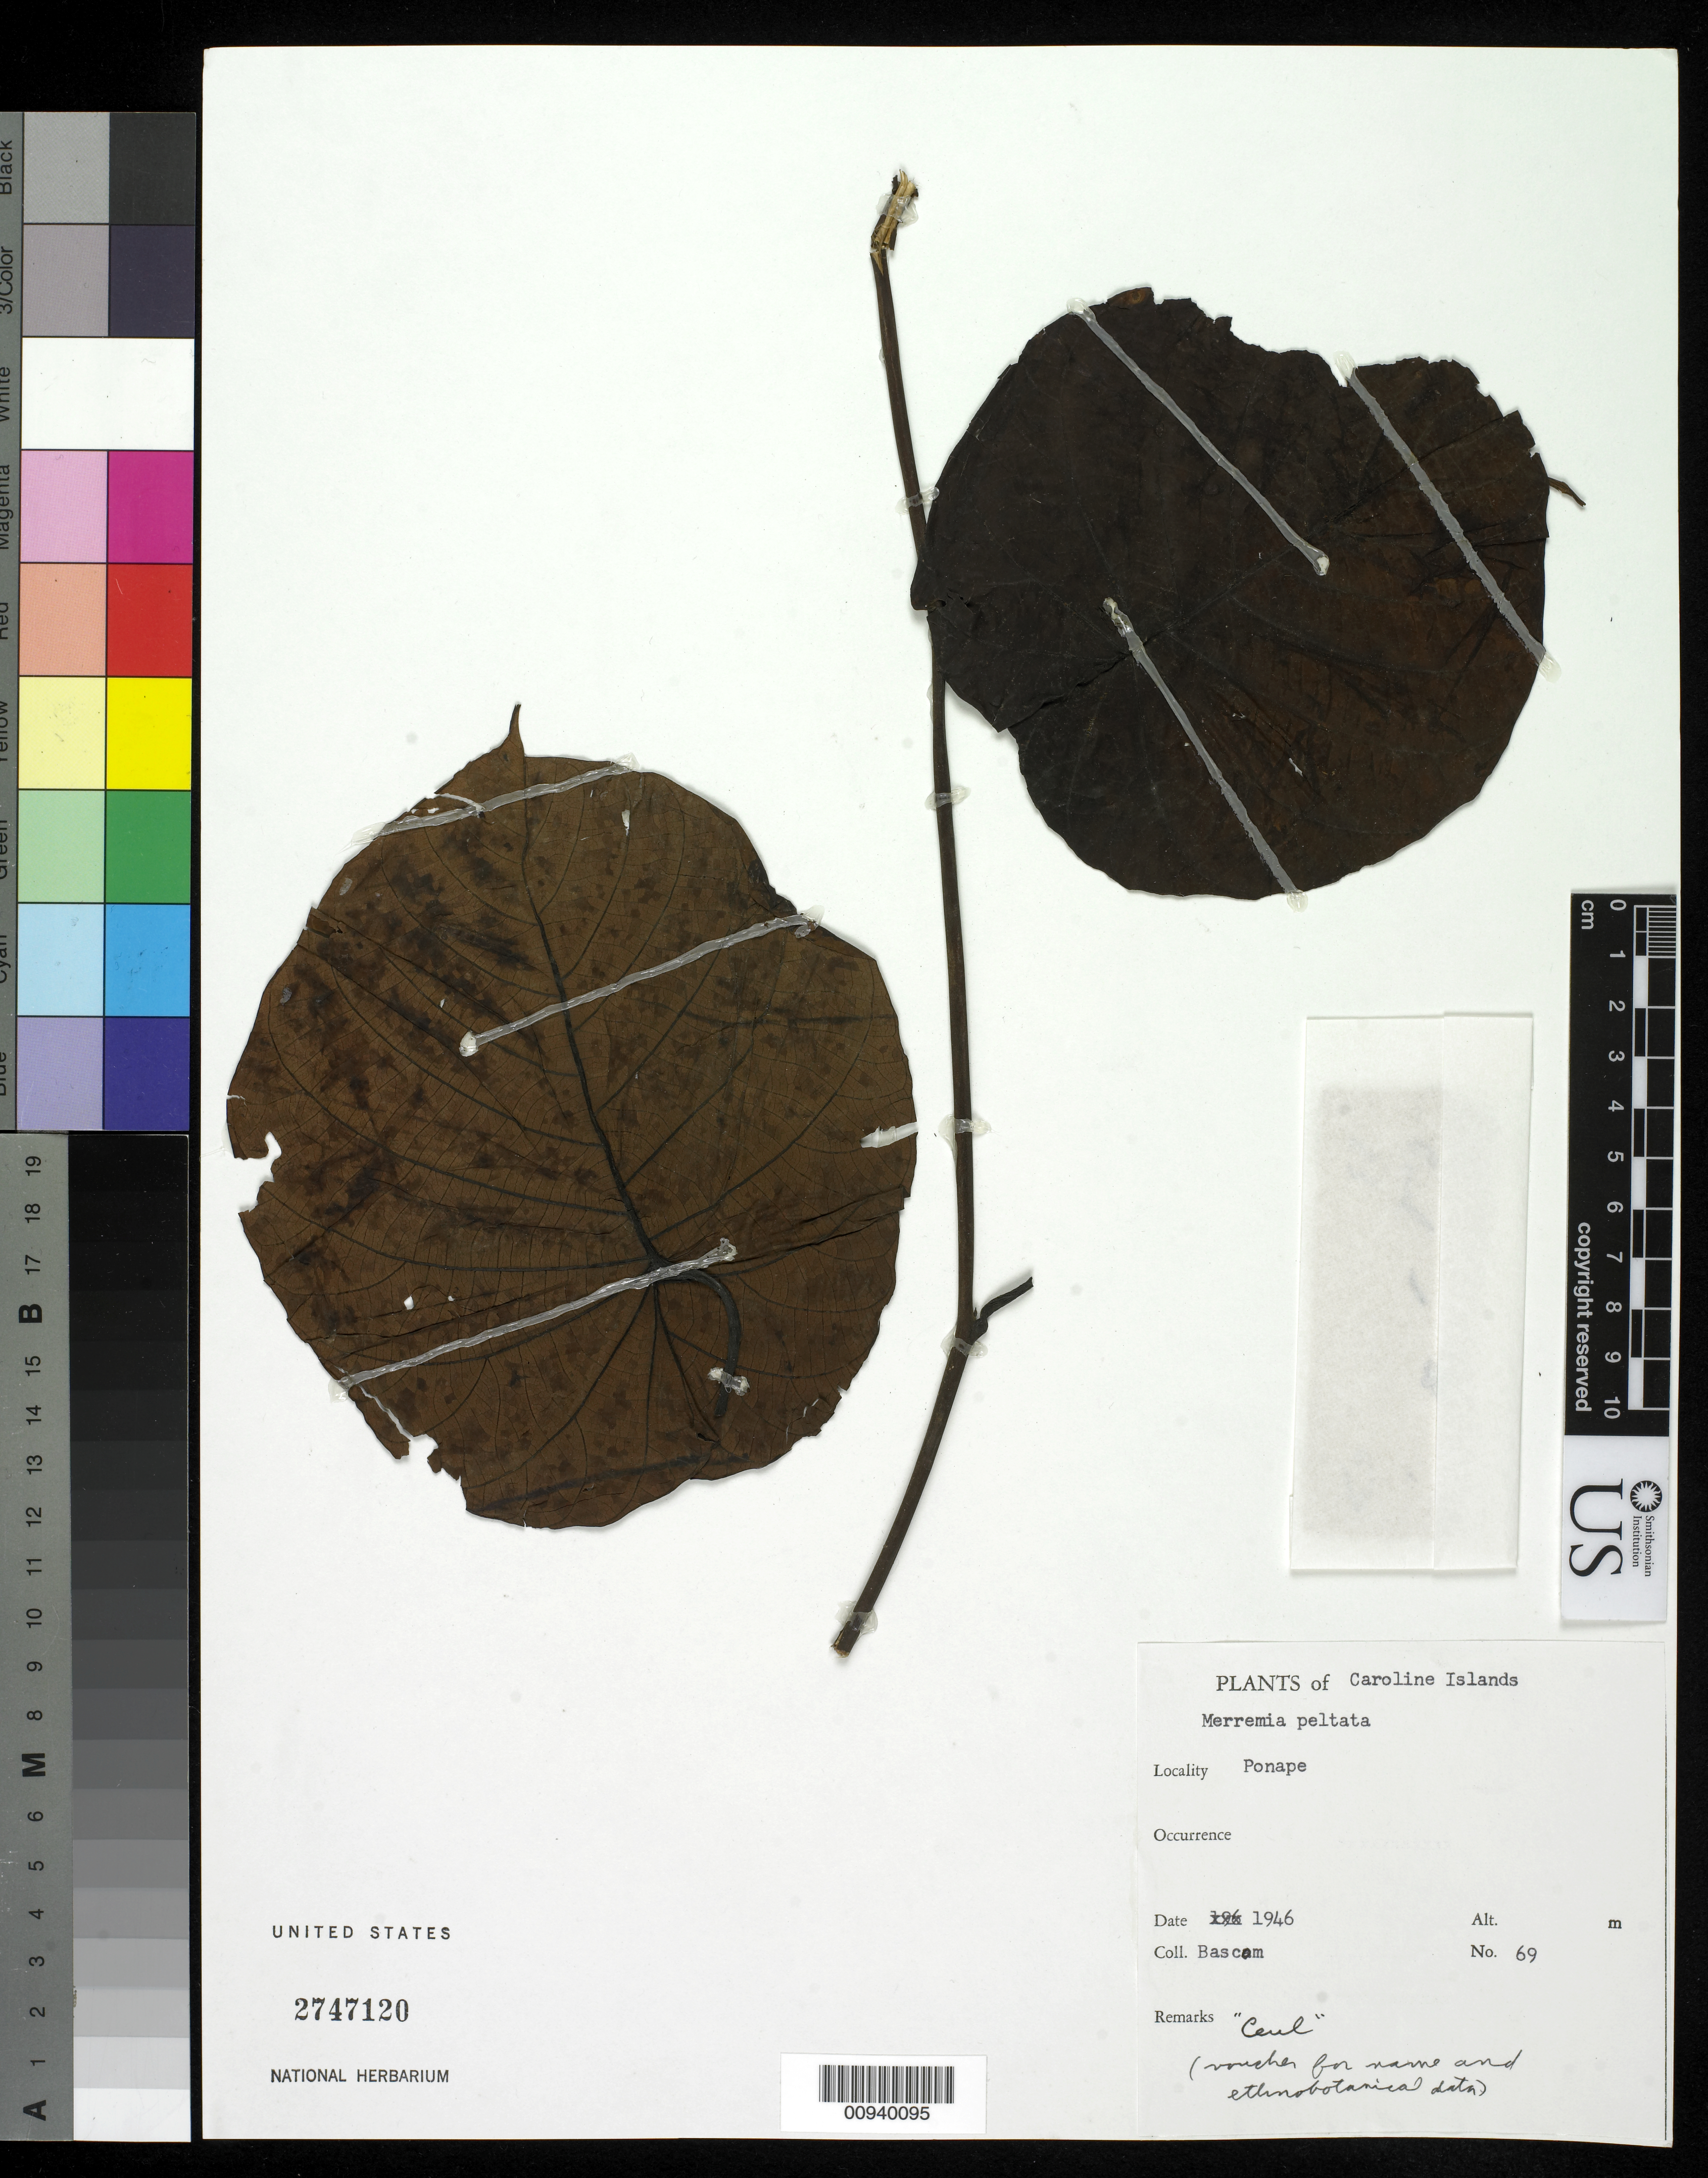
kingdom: Plantae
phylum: Tracheophyta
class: Magnoliopsida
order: Solanales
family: Convolvulaceae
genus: Decalobanthus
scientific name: Decalobanthus peltatus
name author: (L.) A. R. Simões & Staples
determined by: Wagner, W. L., (BOT), Smithsonian Institution - National Museum of Natural History (UNITED STATES)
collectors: Bascom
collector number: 69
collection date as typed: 1946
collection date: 1946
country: Micronesia, Federated States of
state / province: Pohnpei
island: Pohnpei [Ponape]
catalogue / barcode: US 2747120